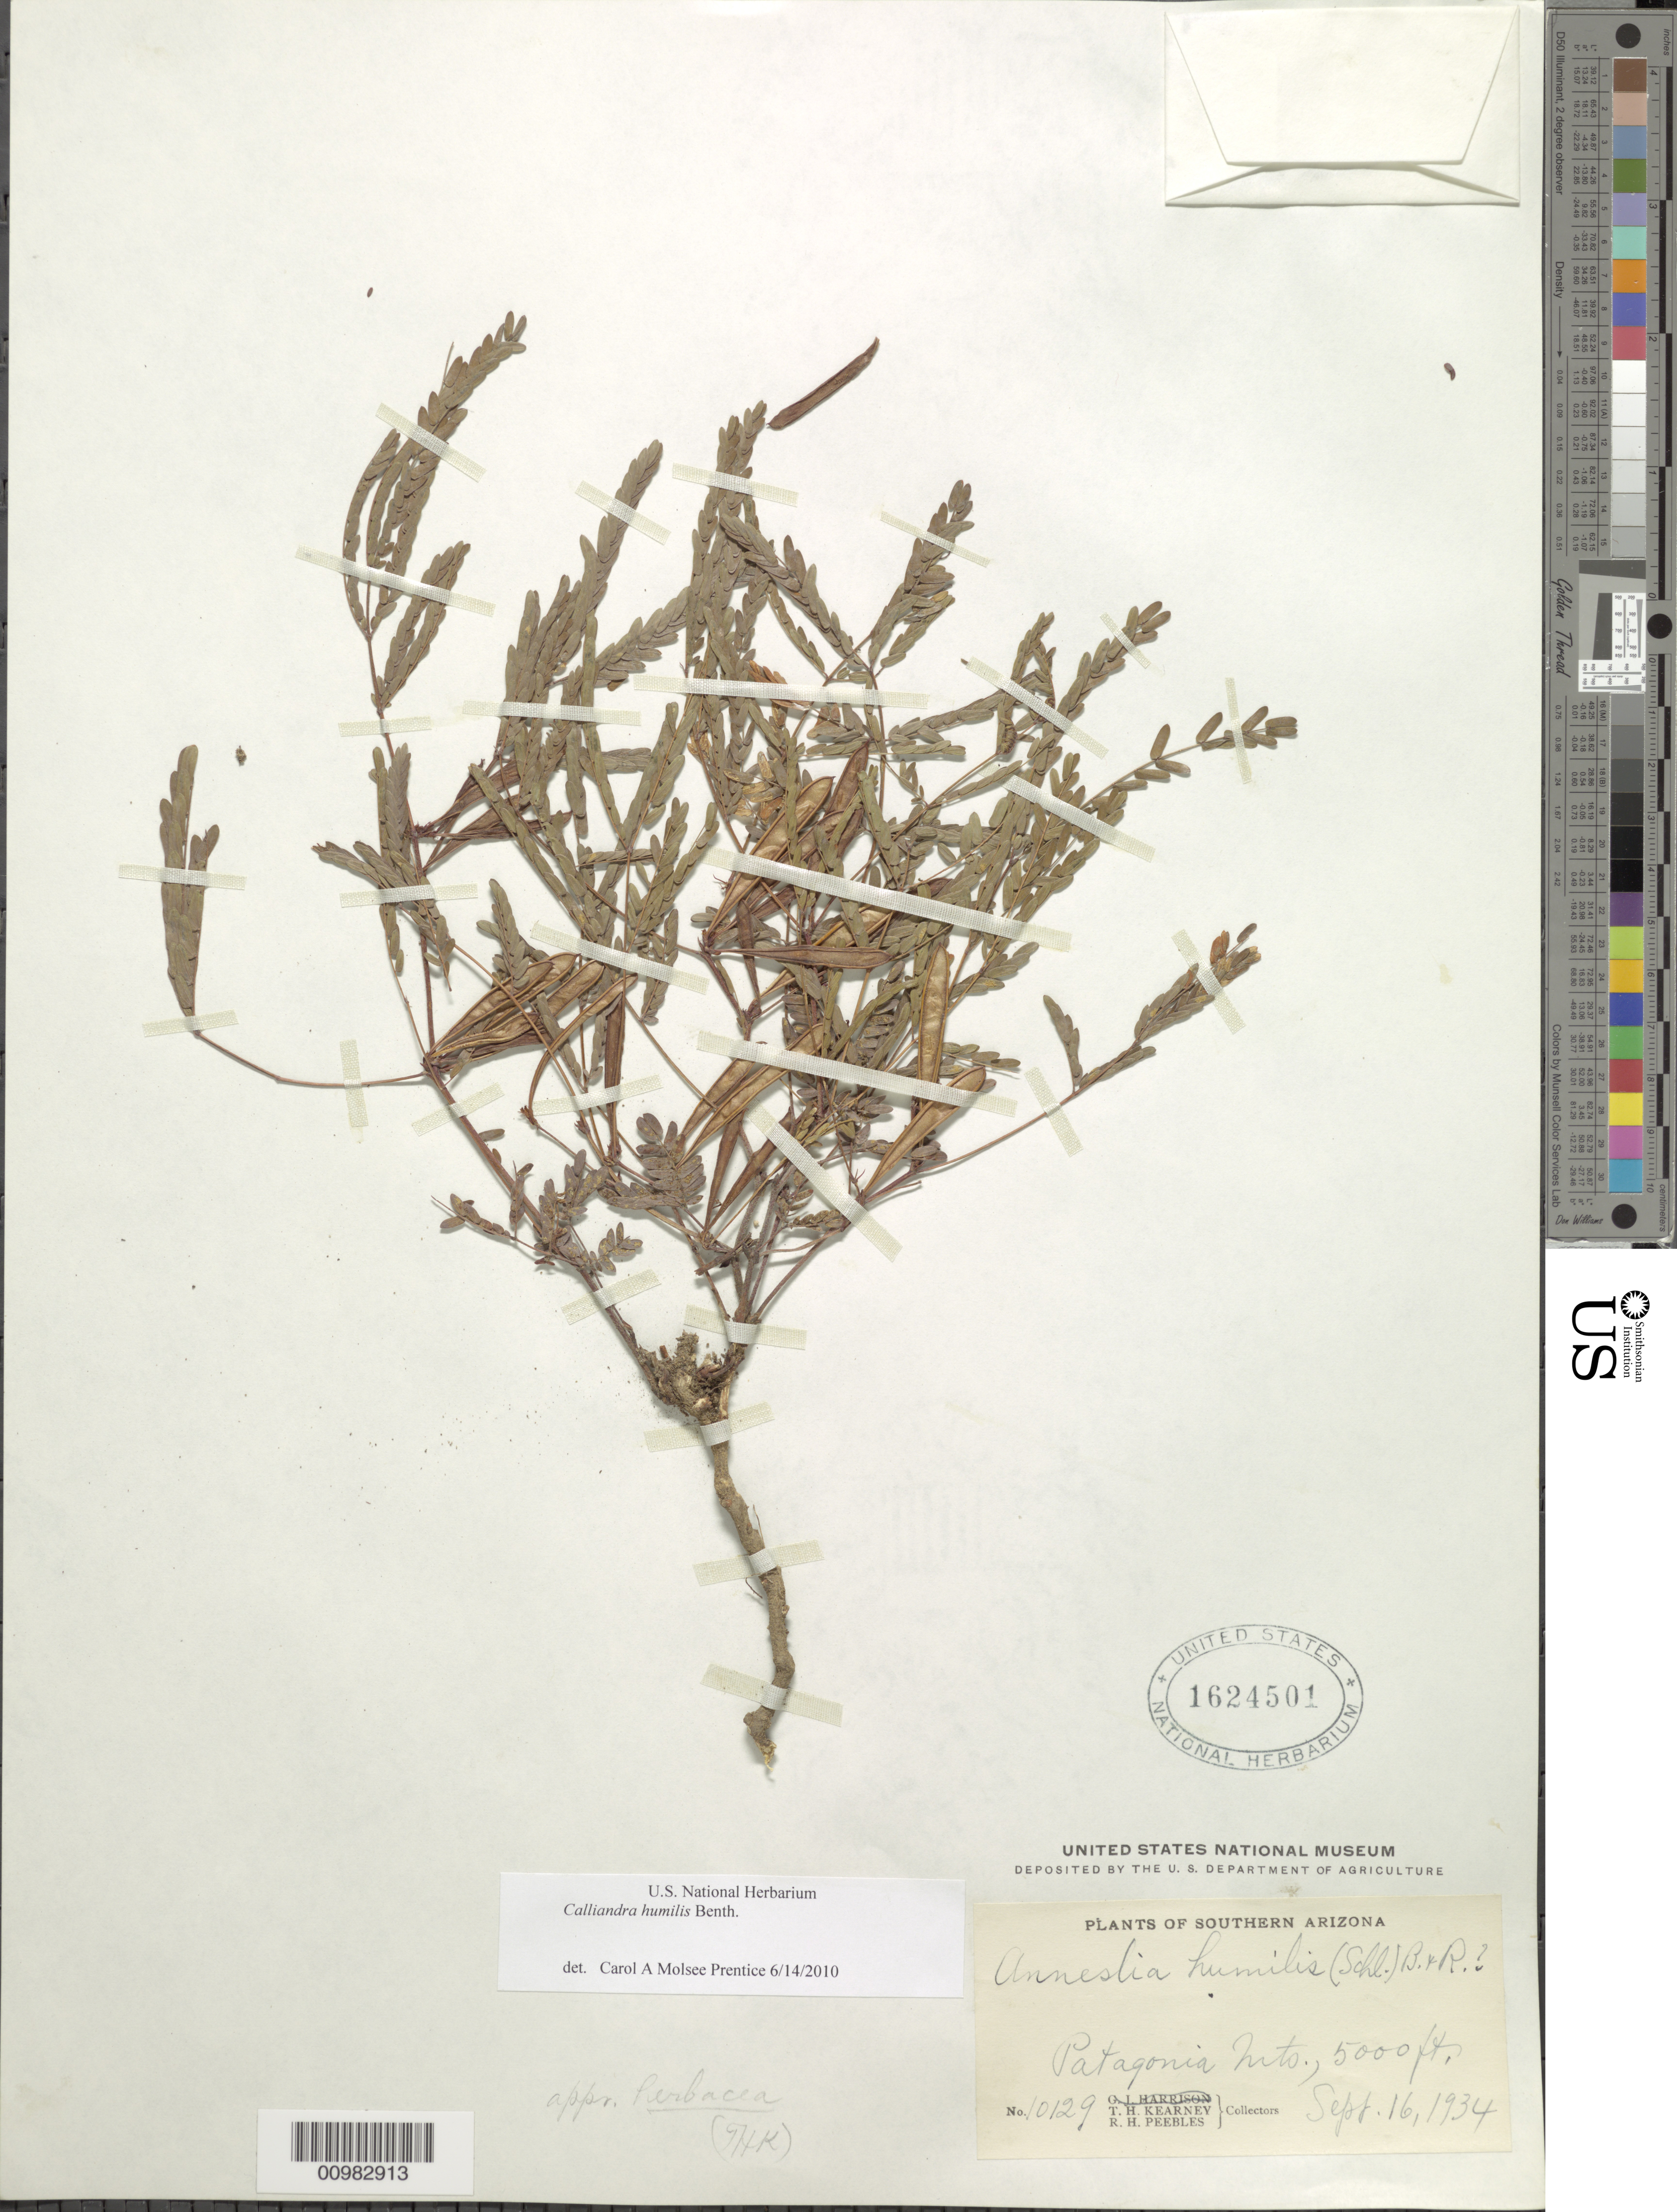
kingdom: Plantae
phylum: Tracheophyta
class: Magnoliopsida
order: Fabales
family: Fabaceae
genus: Calliandra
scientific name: Calliandra humilis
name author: Benth.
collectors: T. H. Kearney & R. H. Peebles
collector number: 10129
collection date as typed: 16 Sep 1934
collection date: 1934-09-16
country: United States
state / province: Arizona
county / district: Santa Cruz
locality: Patagonia Mountains.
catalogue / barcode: US 1624501